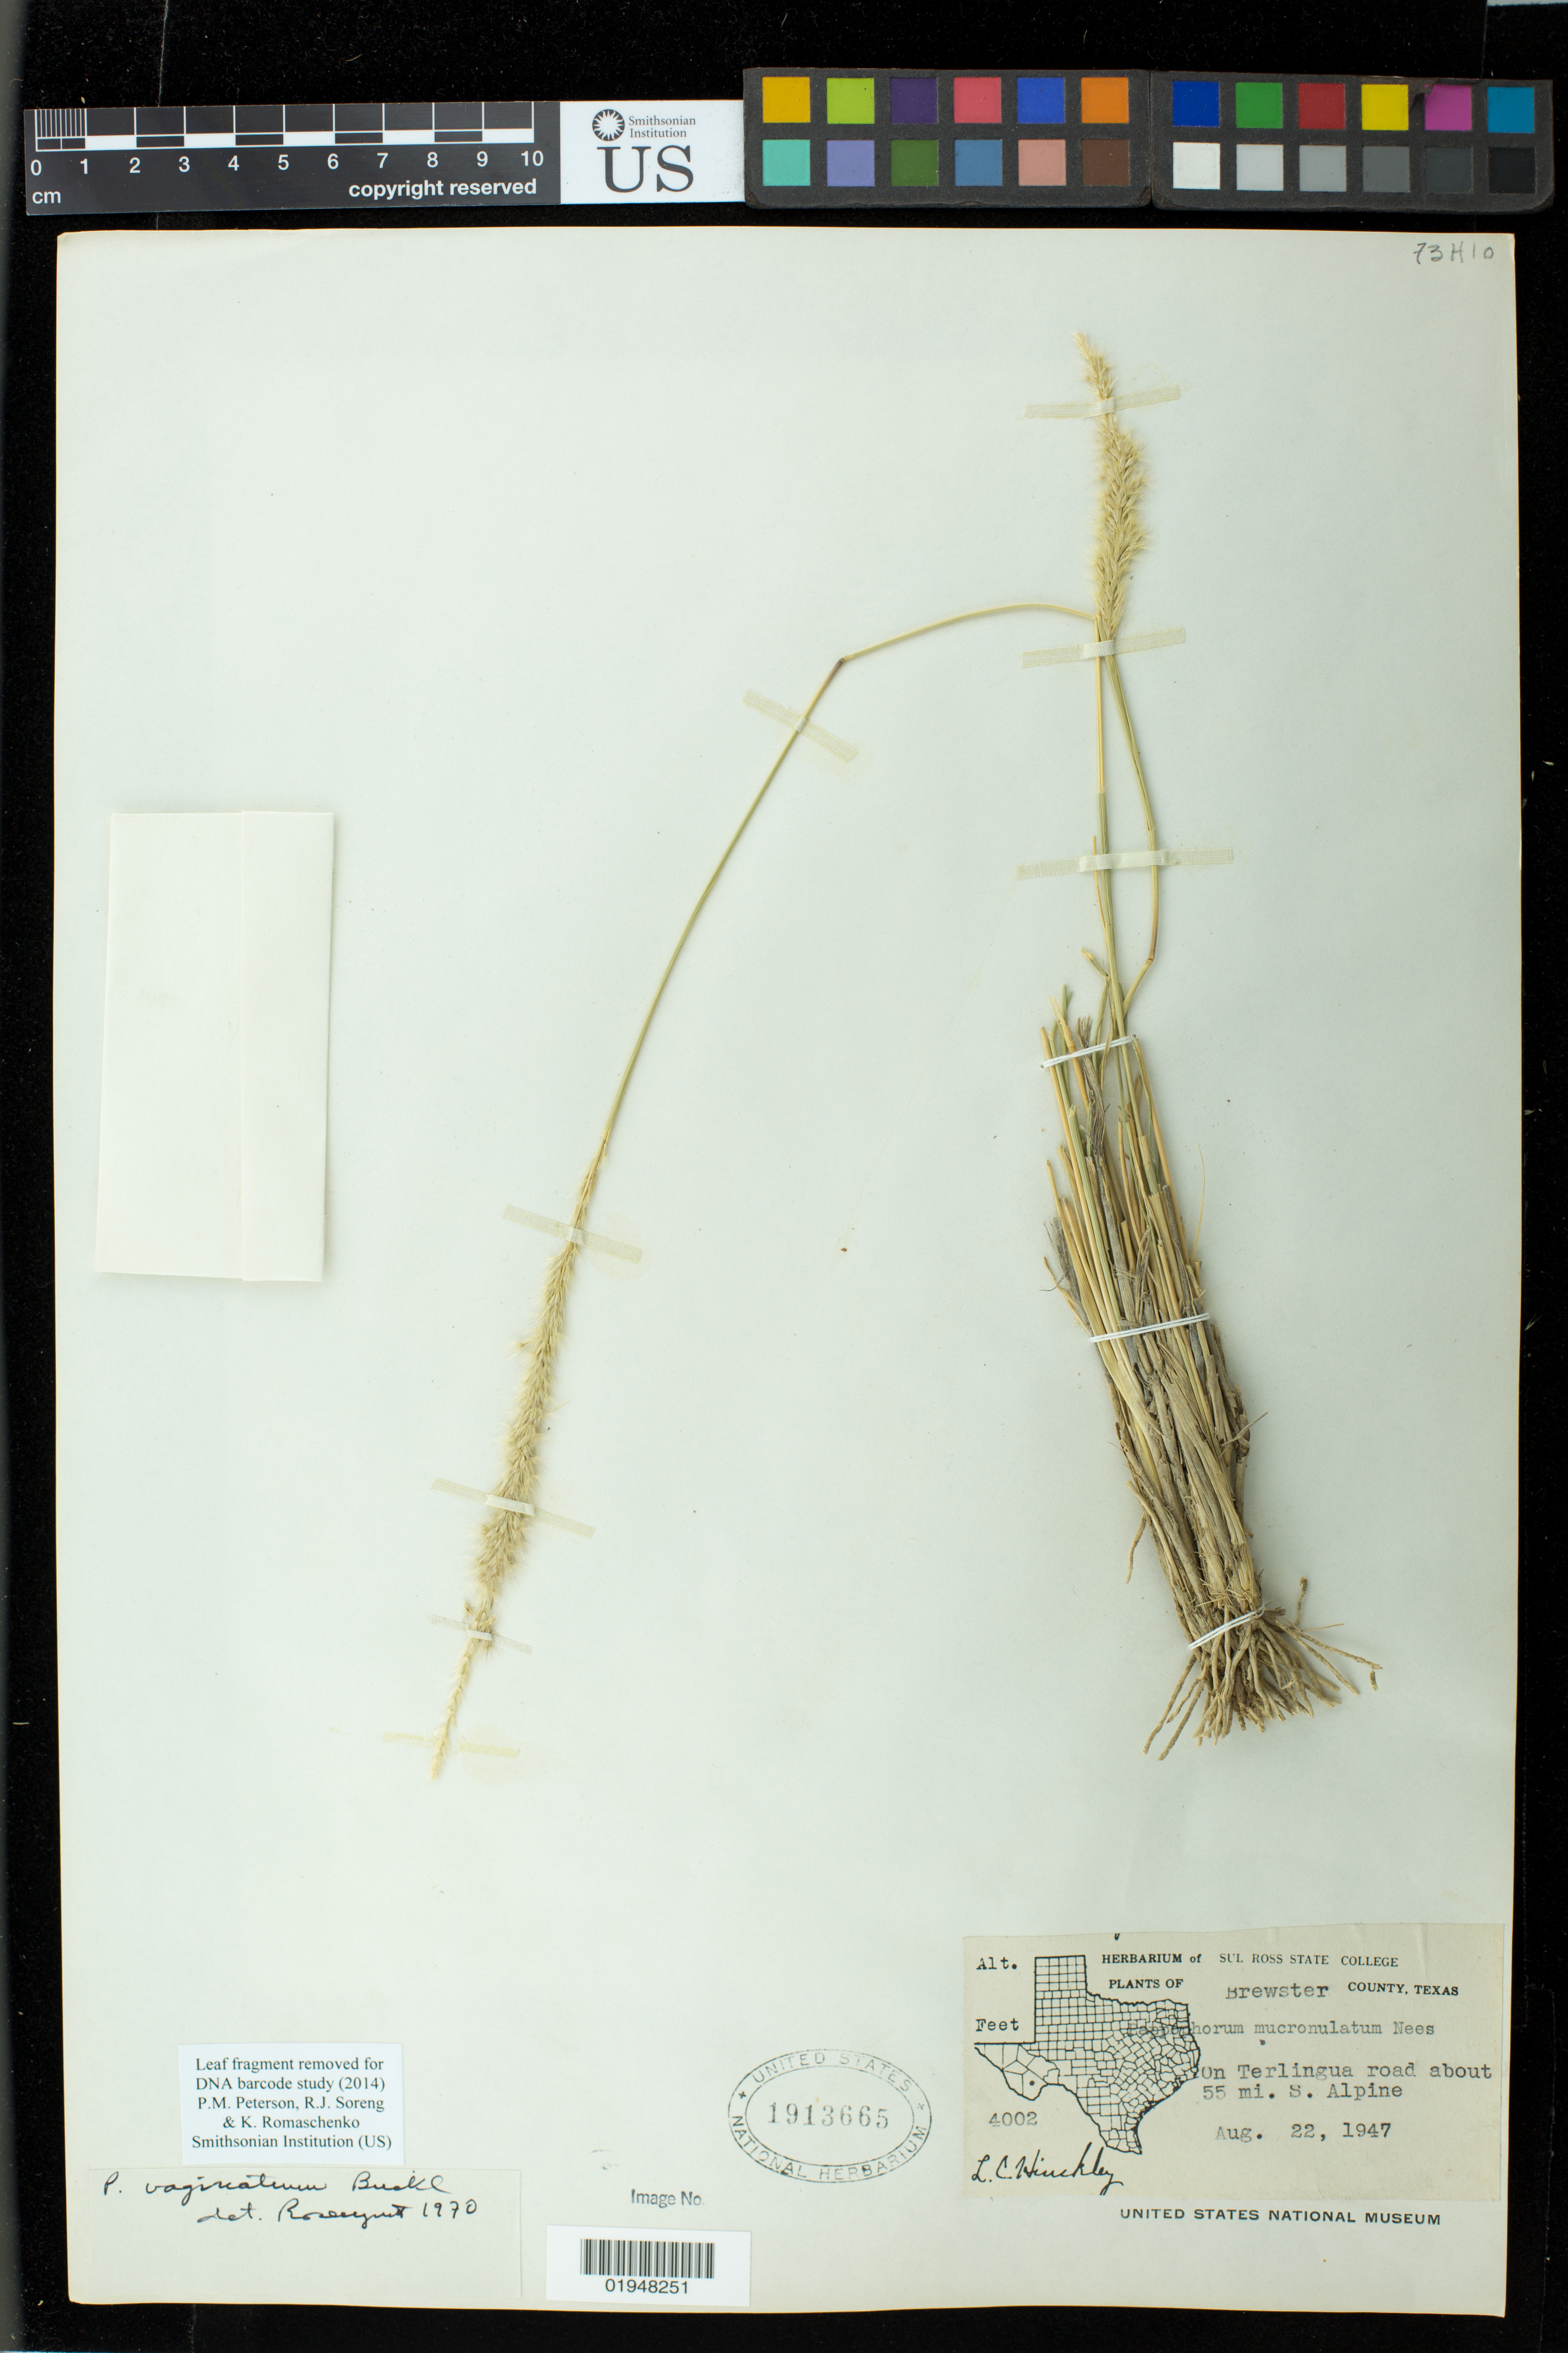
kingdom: Plantae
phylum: Tracheophyta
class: Liliopsida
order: Poales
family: Poaceae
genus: Pappophorum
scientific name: Pappophorum vaginatum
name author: Phil.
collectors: L. Hinckley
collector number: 4002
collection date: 1947-08-22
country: United States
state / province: Texas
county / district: Brewster County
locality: On Terlingua road about 55 mi. S. Alpine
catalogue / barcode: US 1913665